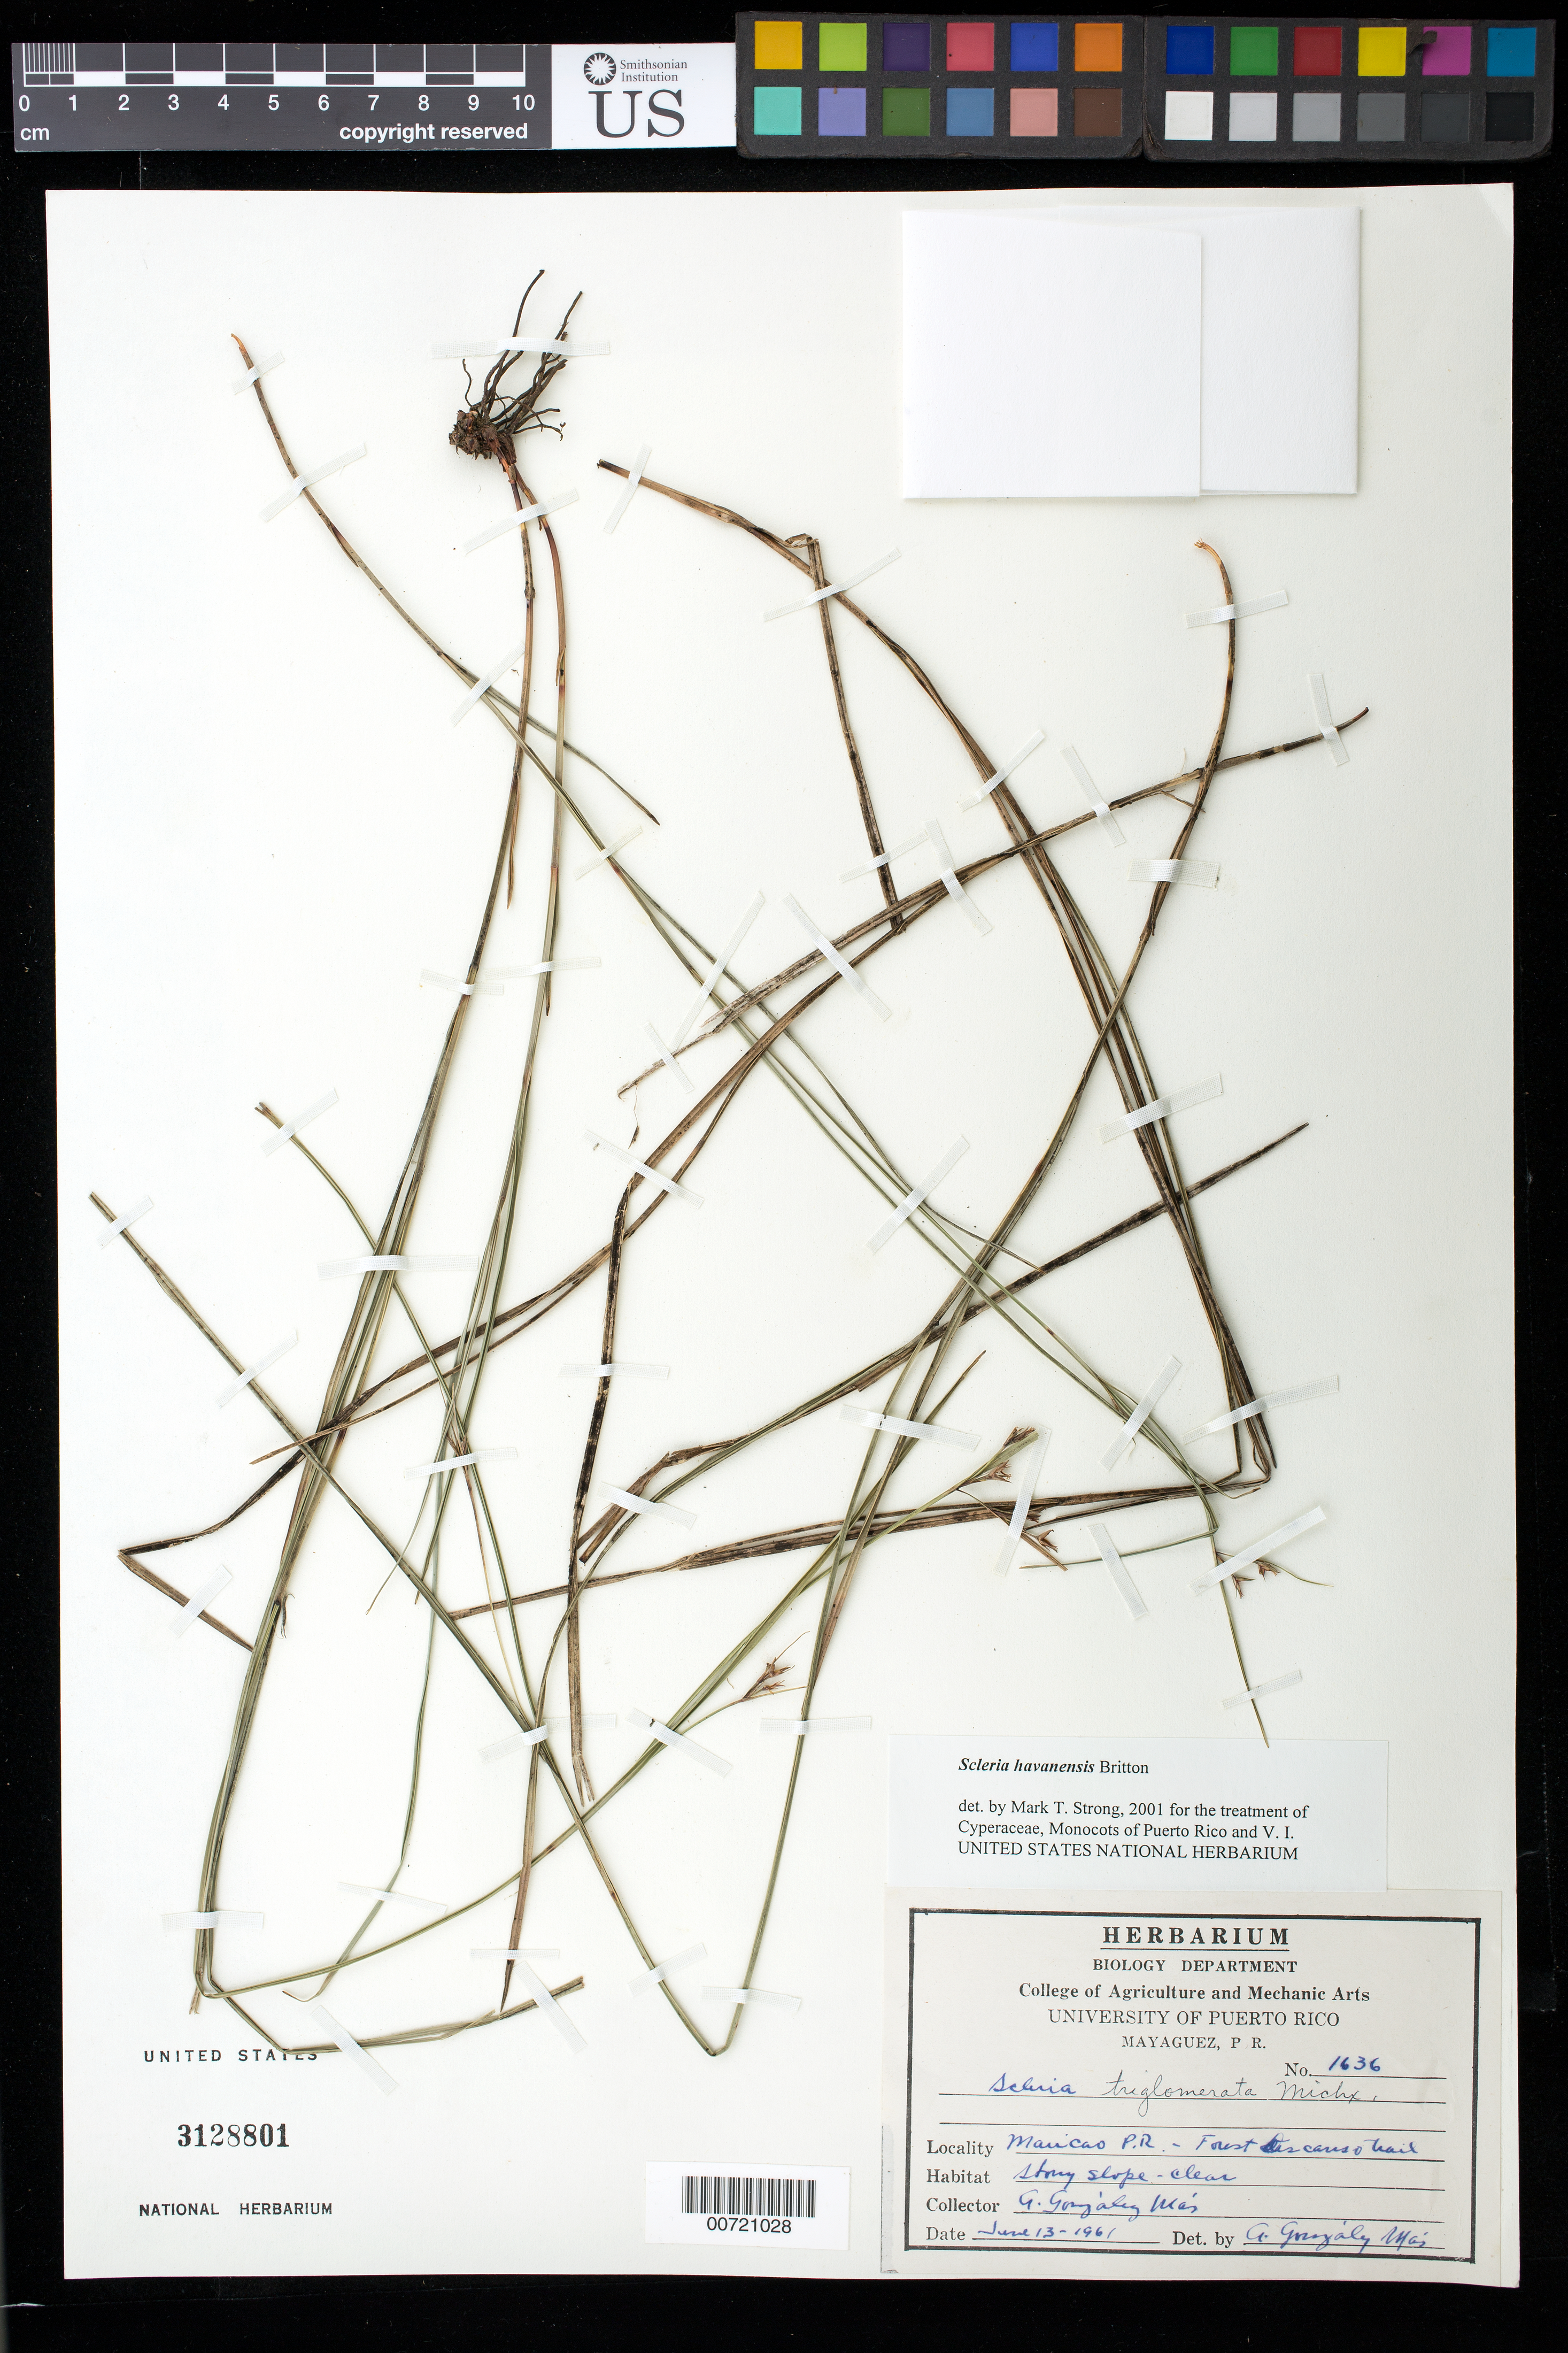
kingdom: Plantae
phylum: Tracheophyta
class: Liliopsida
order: Poales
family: Cyperaceae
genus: Scleria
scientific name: Scleria havanensis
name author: Britton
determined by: Strong, M. T., (US), Smithsonian Institution - National Museum of Natural History (UNITED STATES)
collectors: A. González Más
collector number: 1636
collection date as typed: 13 Jun 1961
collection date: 1961-06-13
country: Puerto Rico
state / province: Maricao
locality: Maricao: Forest Discanso trail.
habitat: Stony slope.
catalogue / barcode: US 3128801